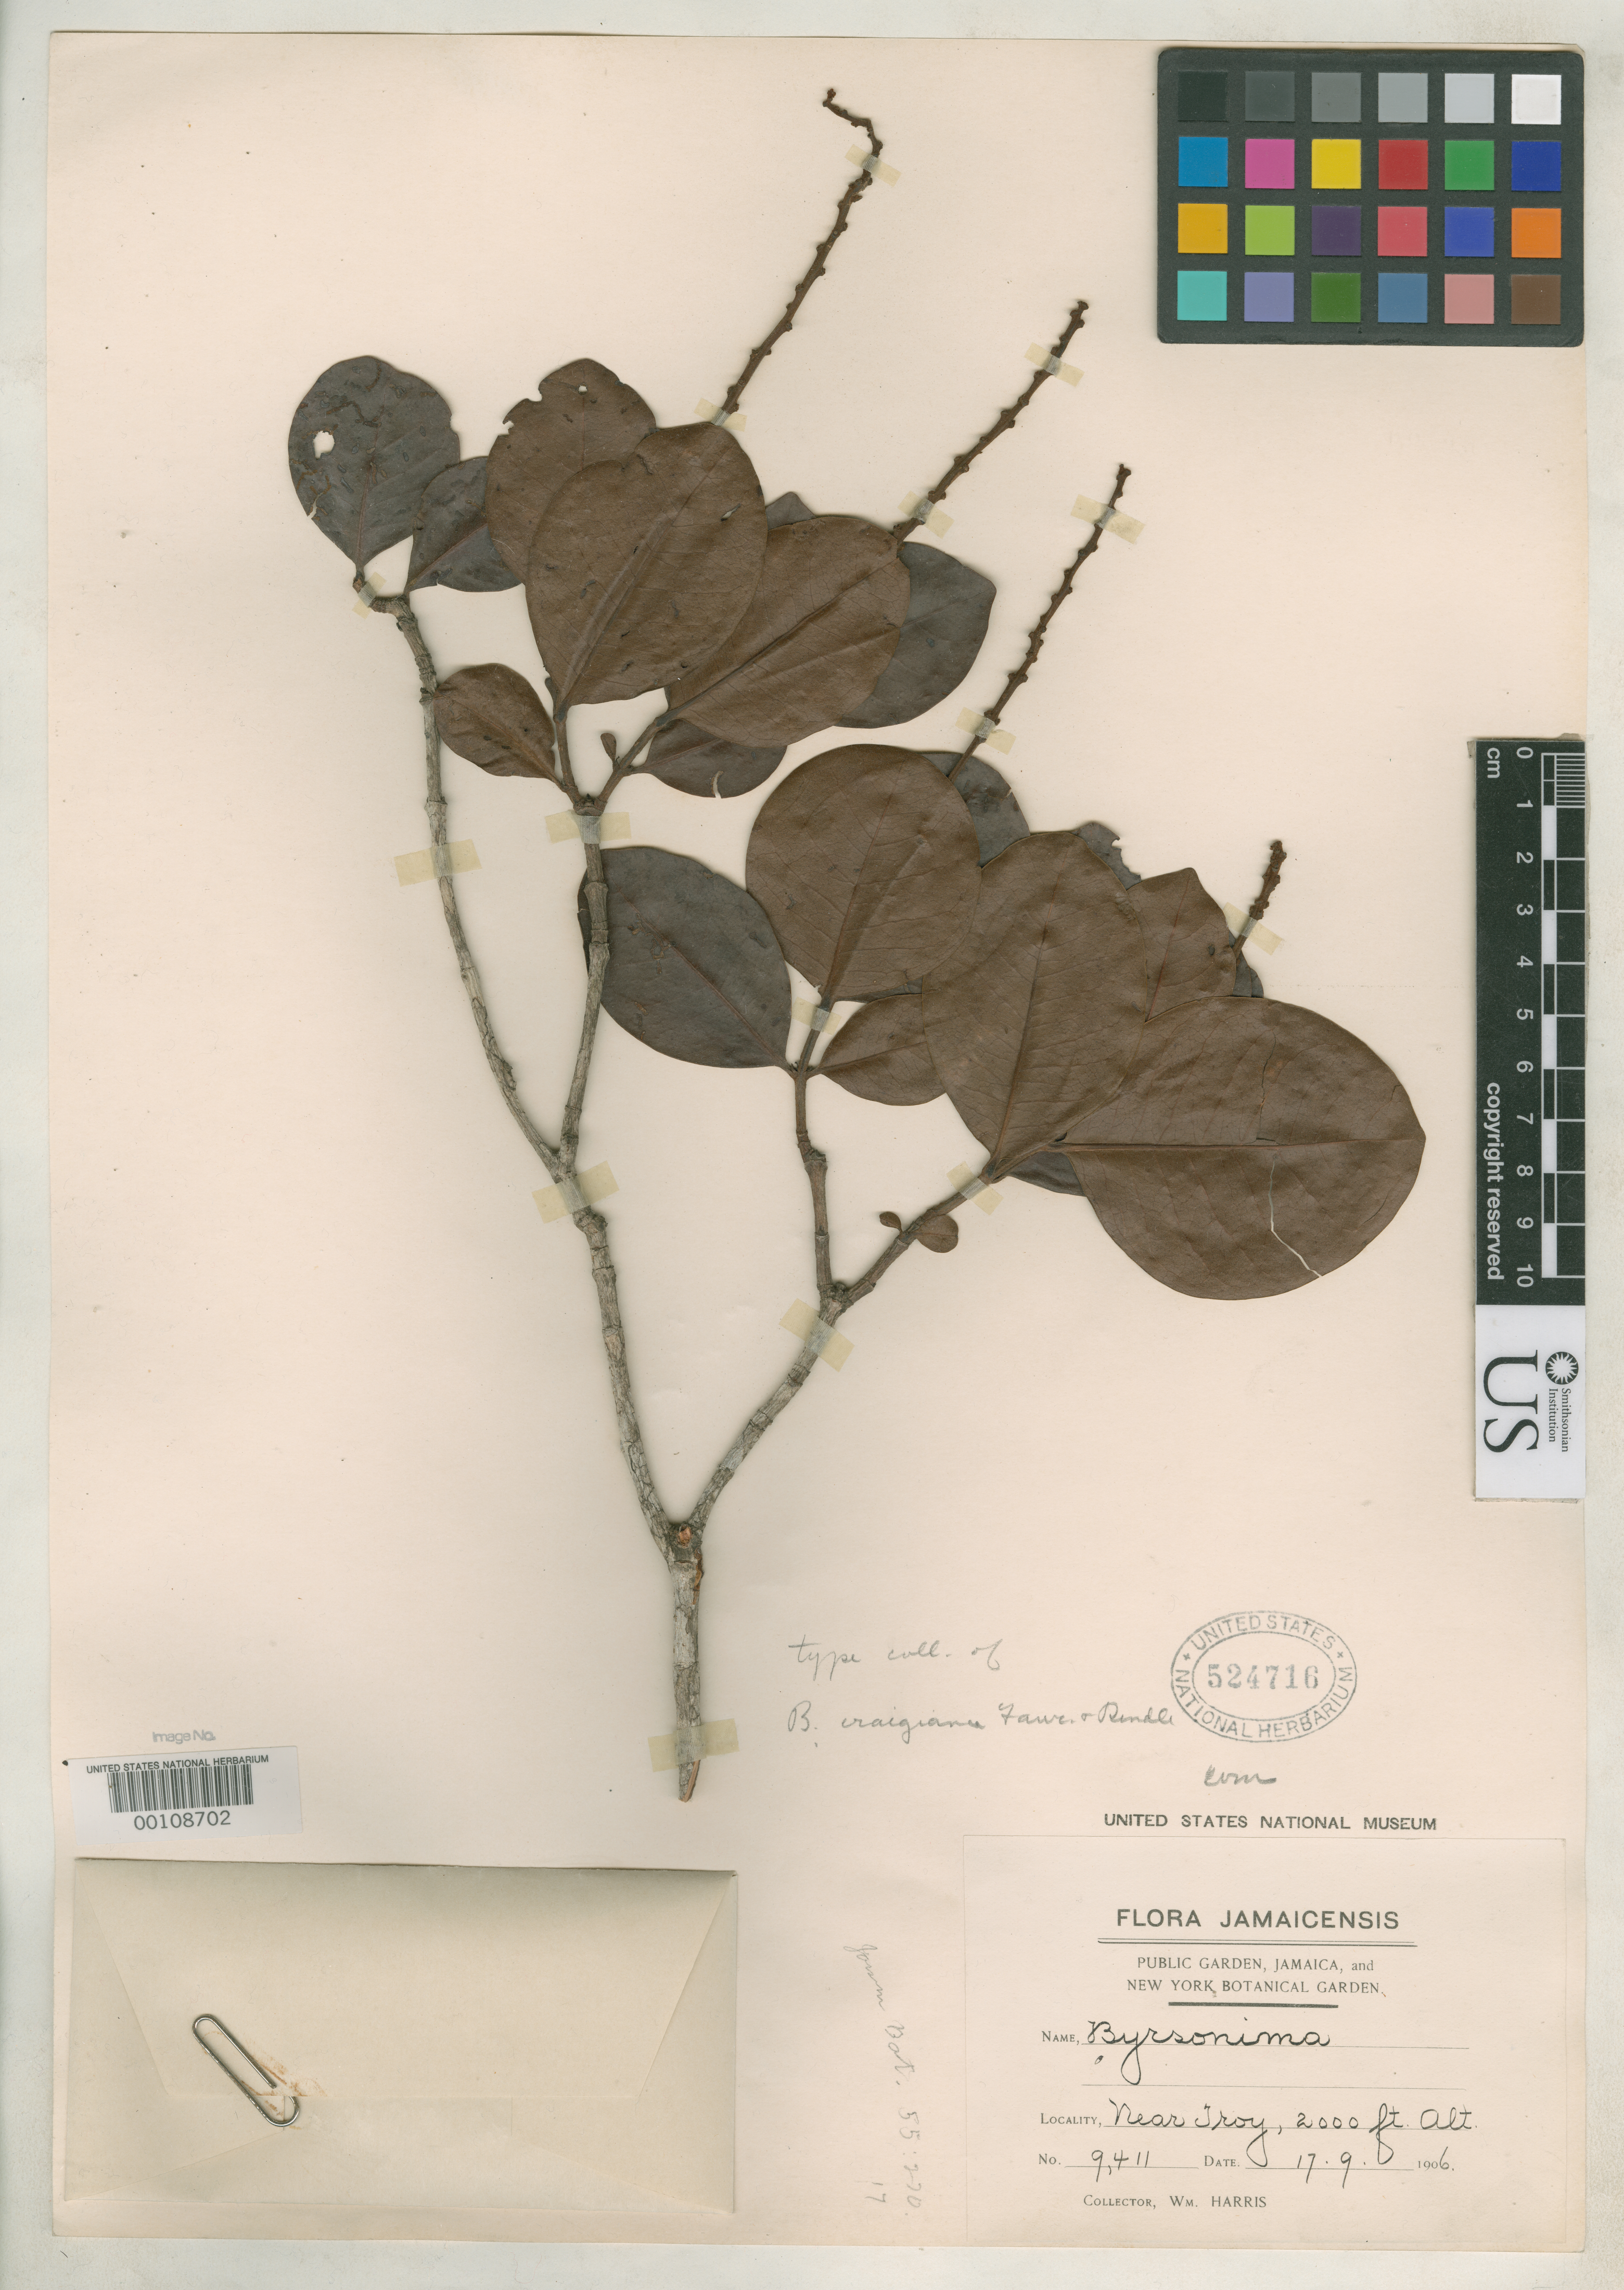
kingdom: Plantae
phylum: Tracheophyta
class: Magnoliopsida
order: Malpighiales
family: Malpighiaceae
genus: Byrsonima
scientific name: Byrsonima craigiana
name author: Fawc. & Rendle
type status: Type Collection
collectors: W. H. Harris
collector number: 9411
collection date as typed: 17 Sep 1906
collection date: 1906-09-17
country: Jamaica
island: Greater Antilles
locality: Near Troy.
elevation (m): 610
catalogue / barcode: US 524716